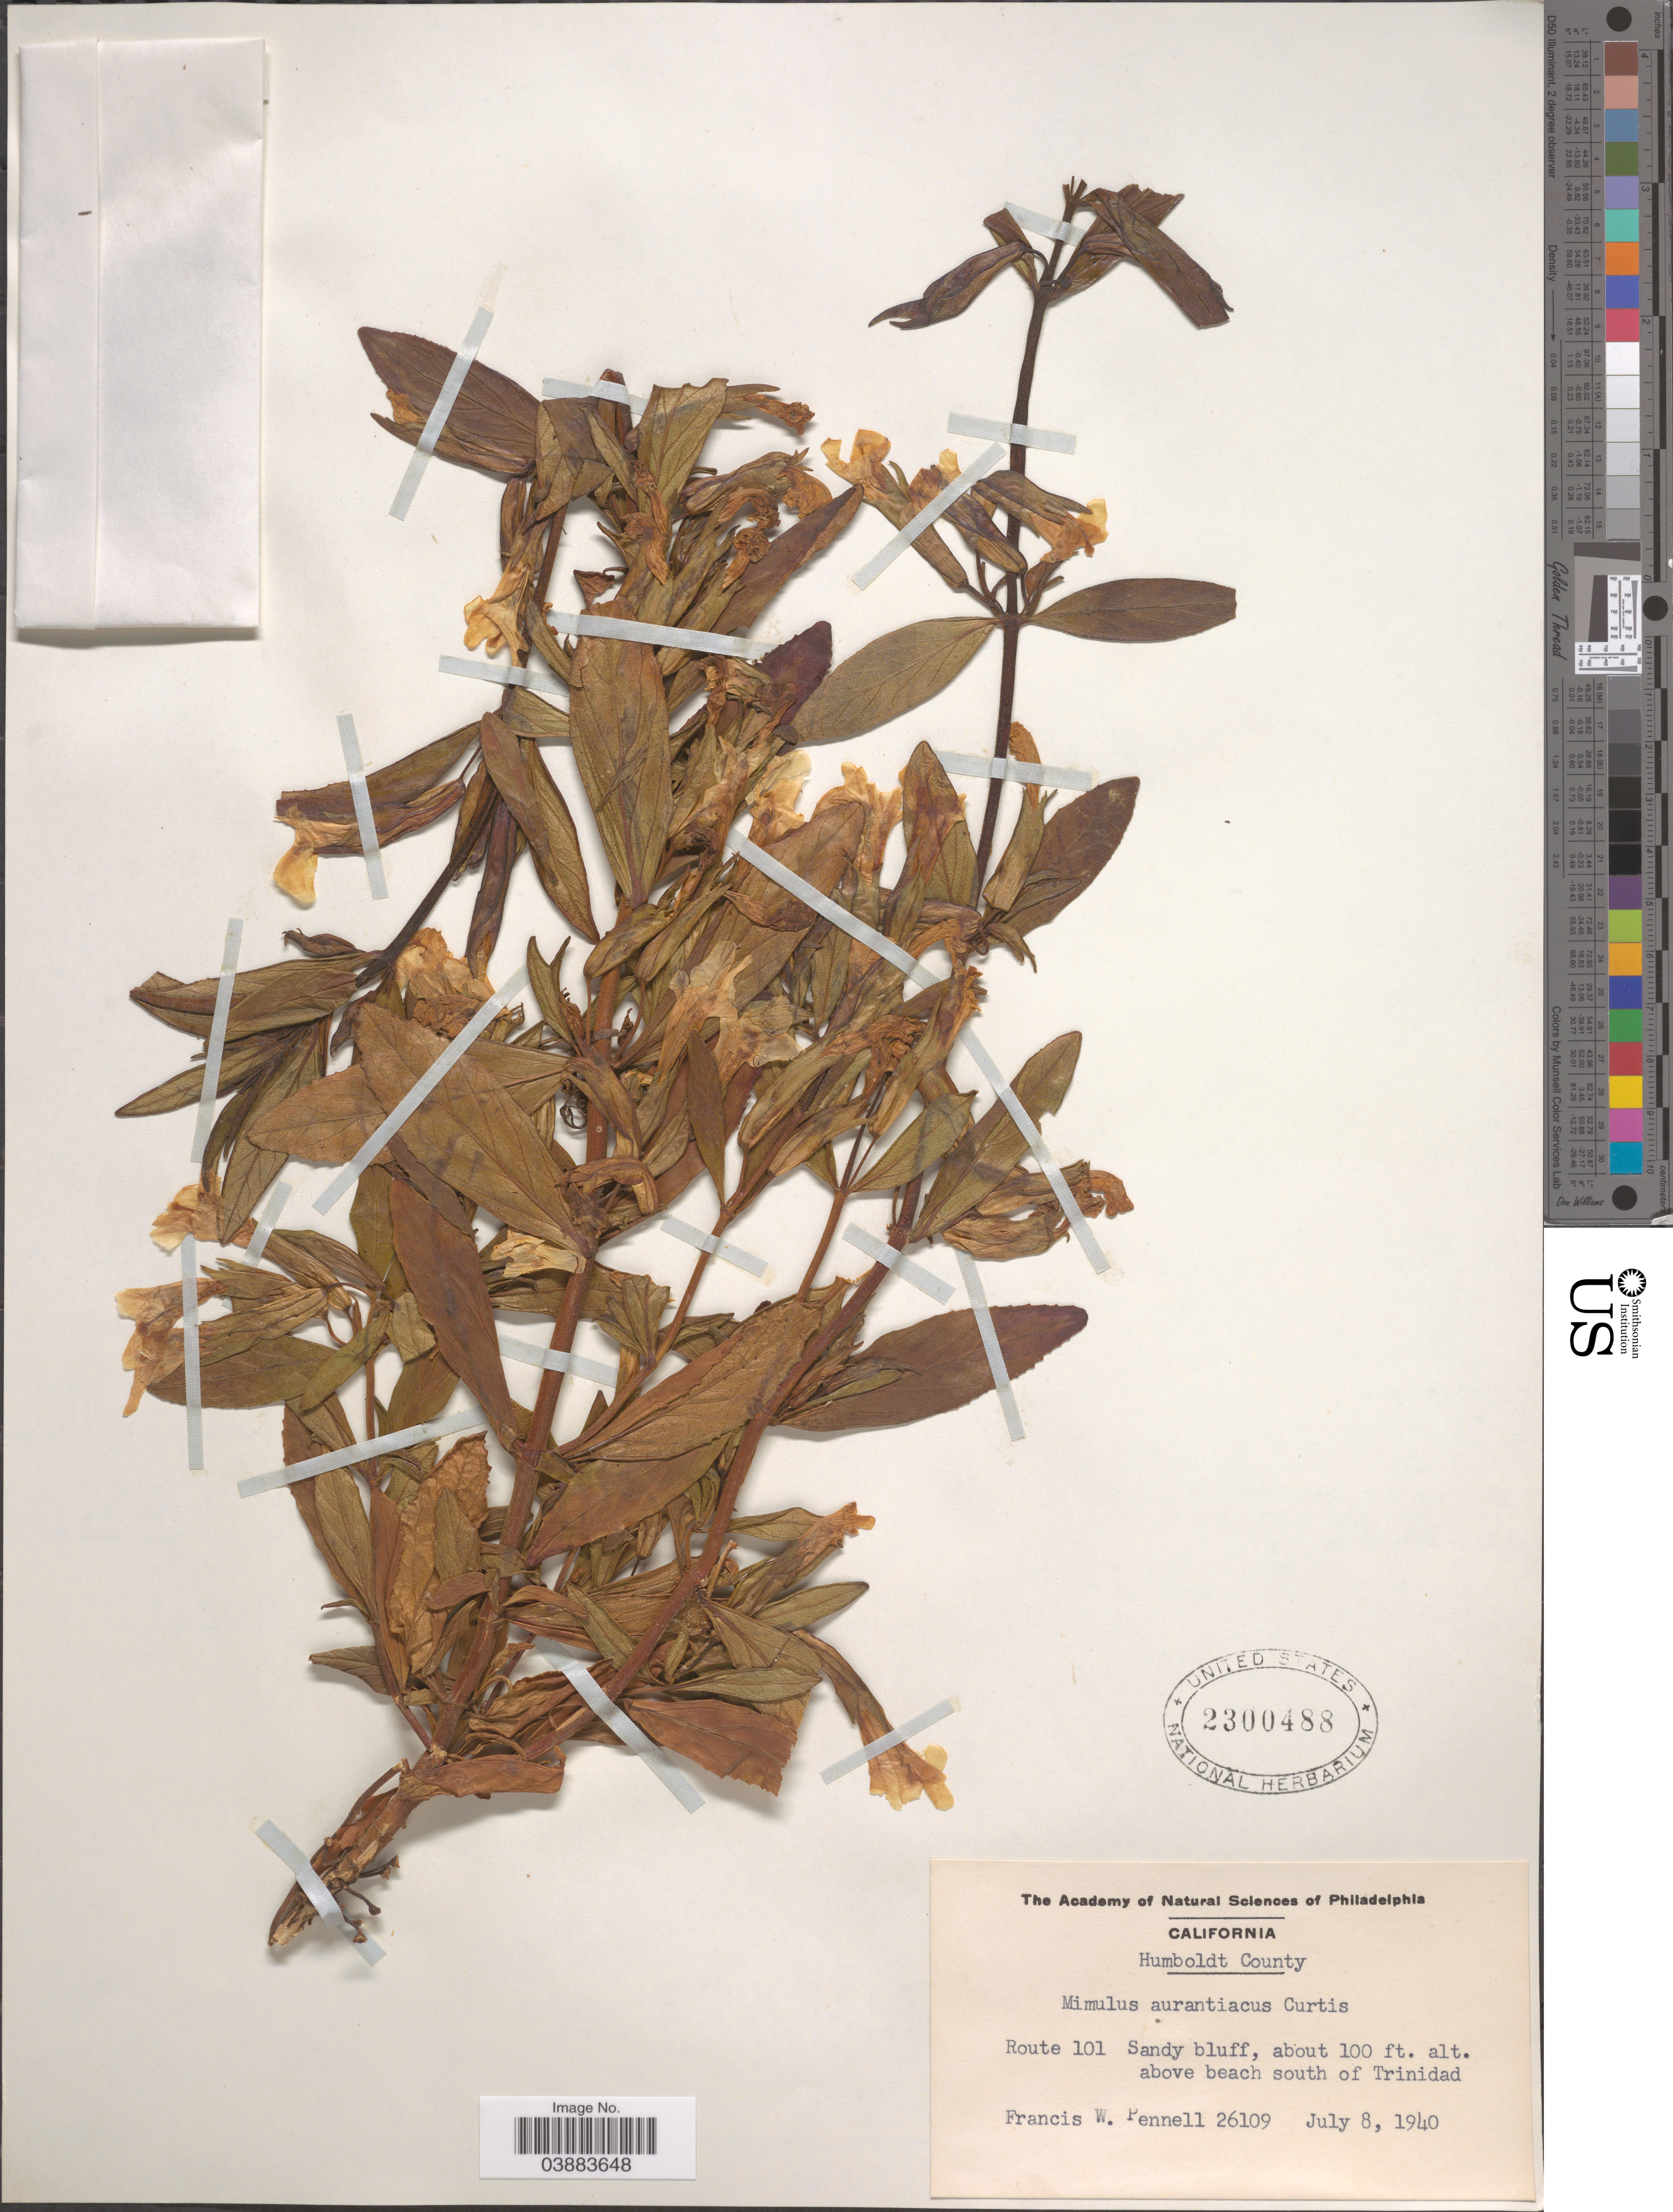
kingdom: Plantae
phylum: Tracheophyta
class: Magnoliopsida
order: Lamiales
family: Phrymaceae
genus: Diplacus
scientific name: Diplacus aurantiacus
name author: (Curtis) Jeps.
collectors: F. W. Pennell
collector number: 26109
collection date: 1940-07-08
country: United States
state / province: California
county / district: Humboldt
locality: Humboldt County. Route 101. Above beach south of Trinidad.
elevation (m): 30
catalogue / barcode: US 2300488